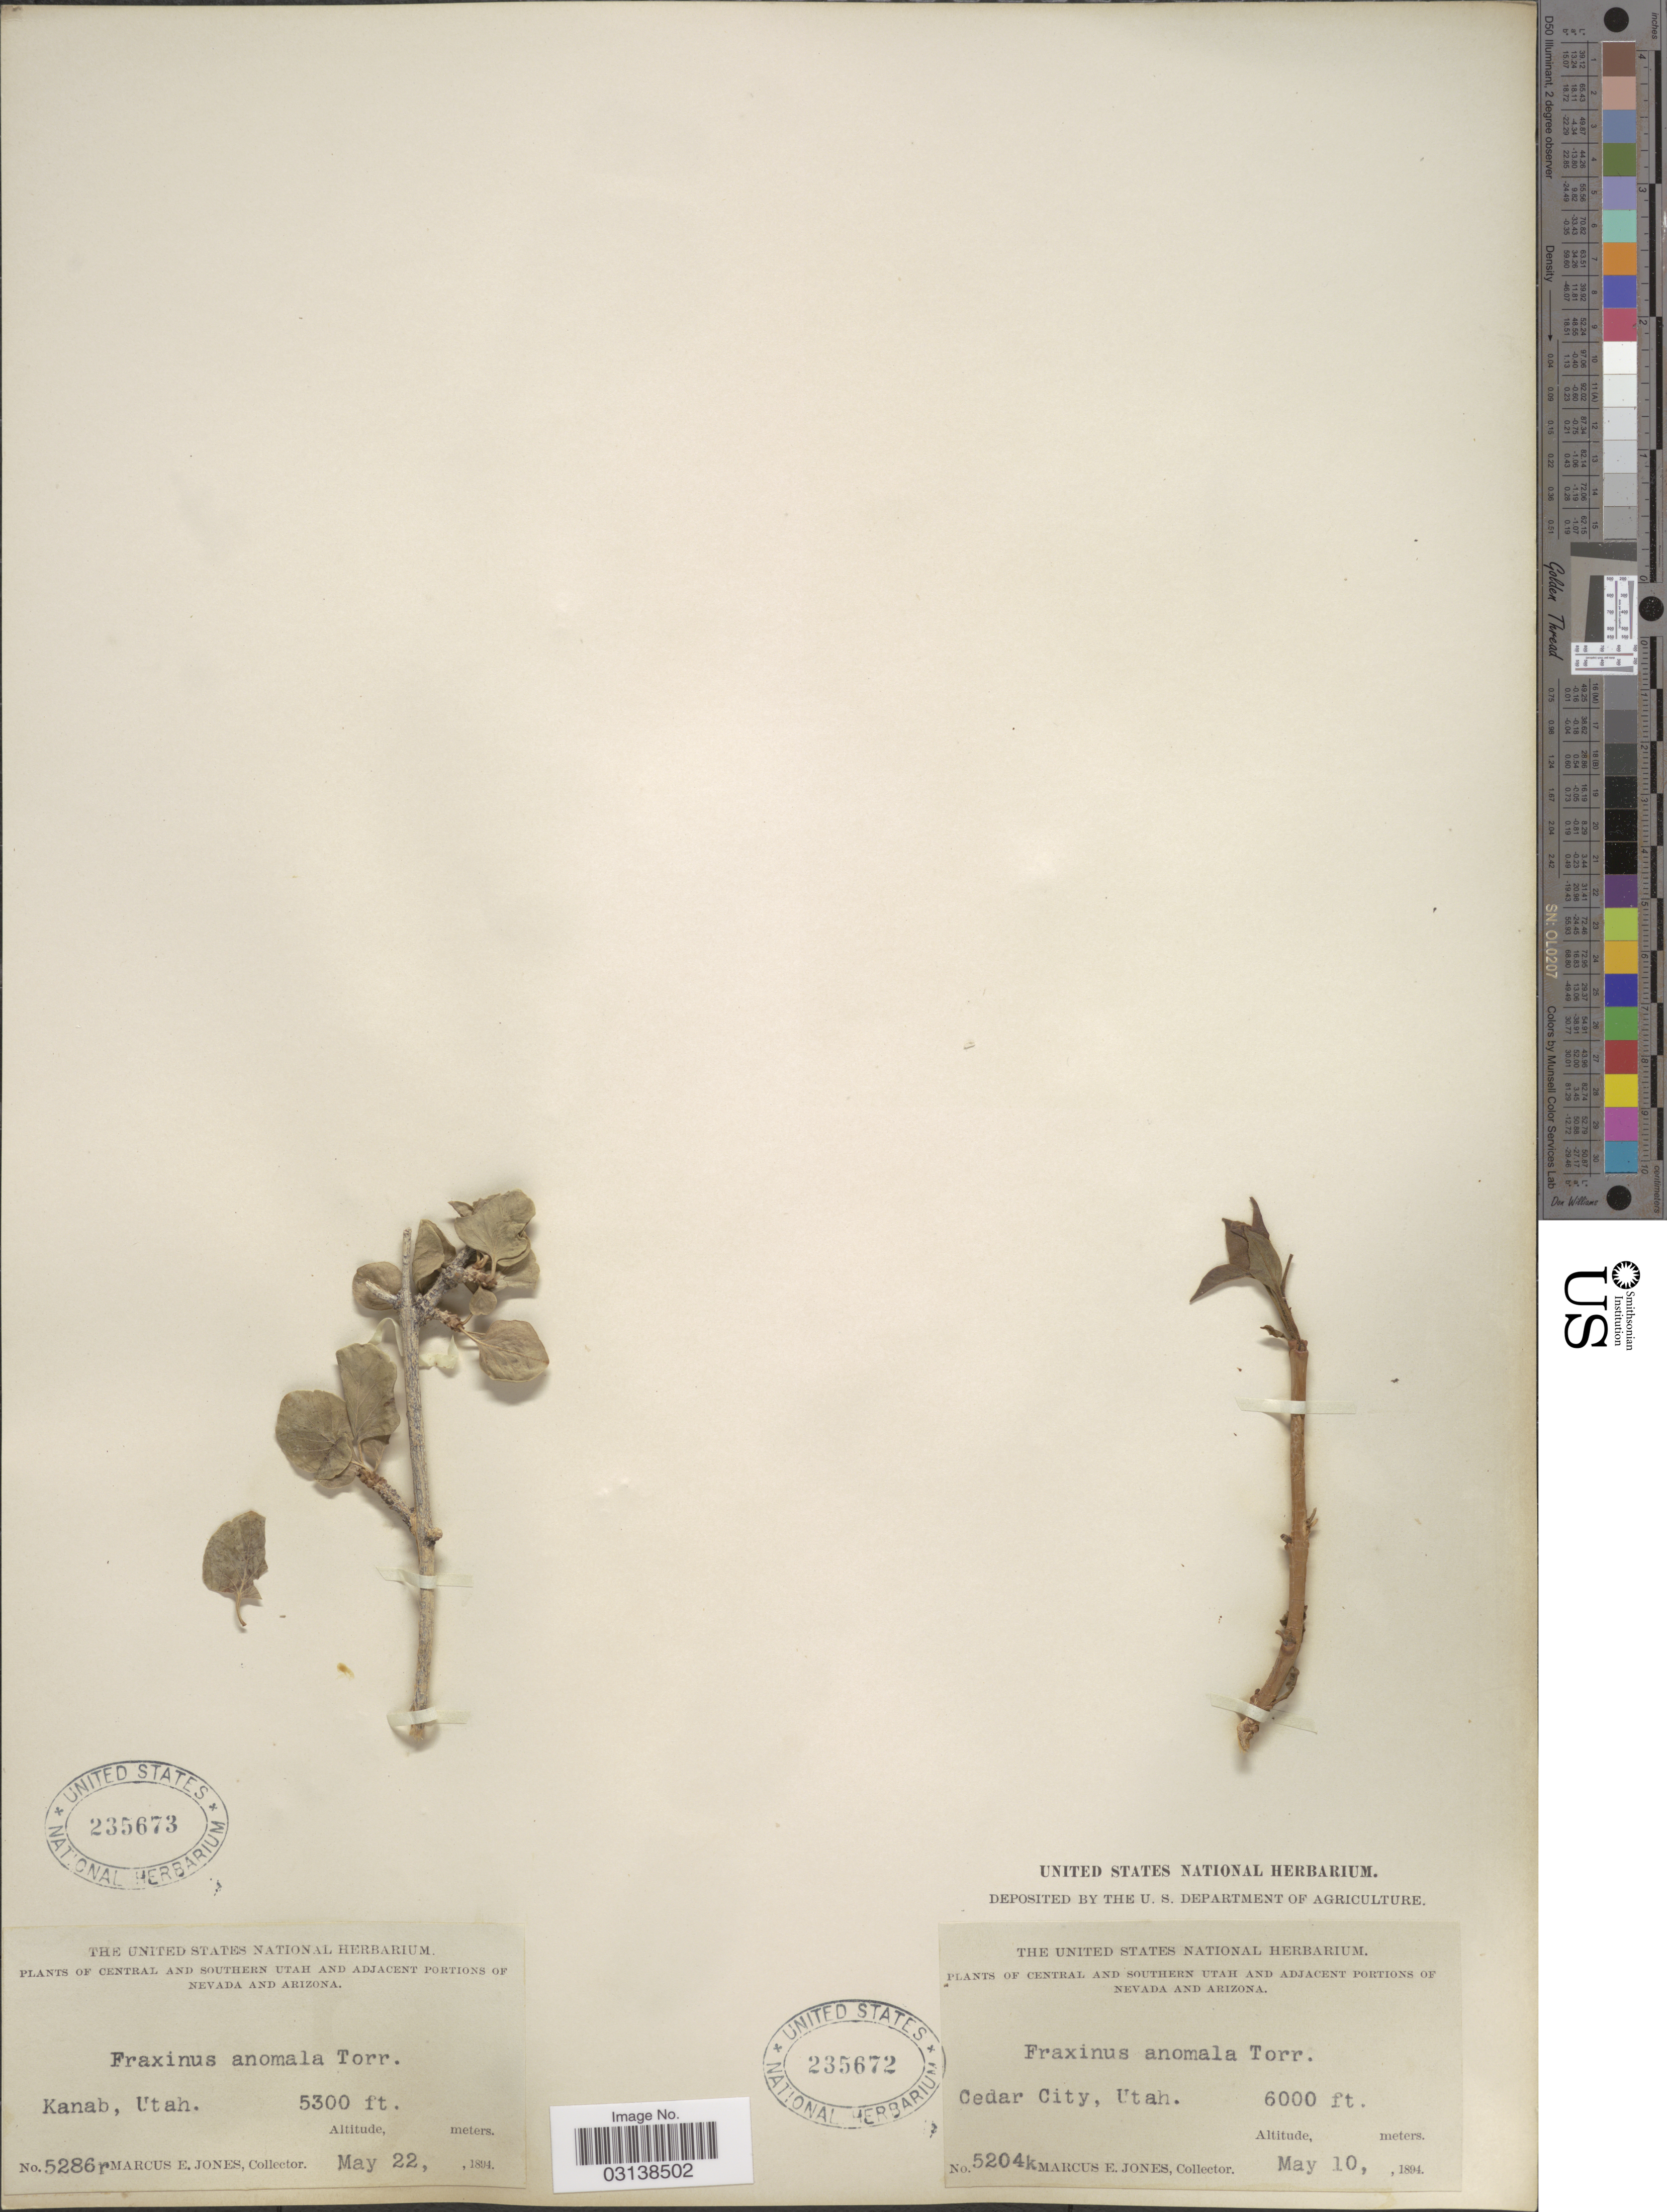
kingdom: Plantae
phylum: Tracheophyta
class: Magnoliopsida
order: Lamiales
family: Oleaceae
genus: Fraxinus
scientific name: Fraxinus anomala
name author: Torr. ex S. Watson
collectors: M. E. Jones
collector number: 5286r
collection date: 1894-05-22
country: United States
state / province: Utah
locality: Central and Southern Utah, Kanab.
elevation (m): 1615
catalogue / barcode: US 235673-2